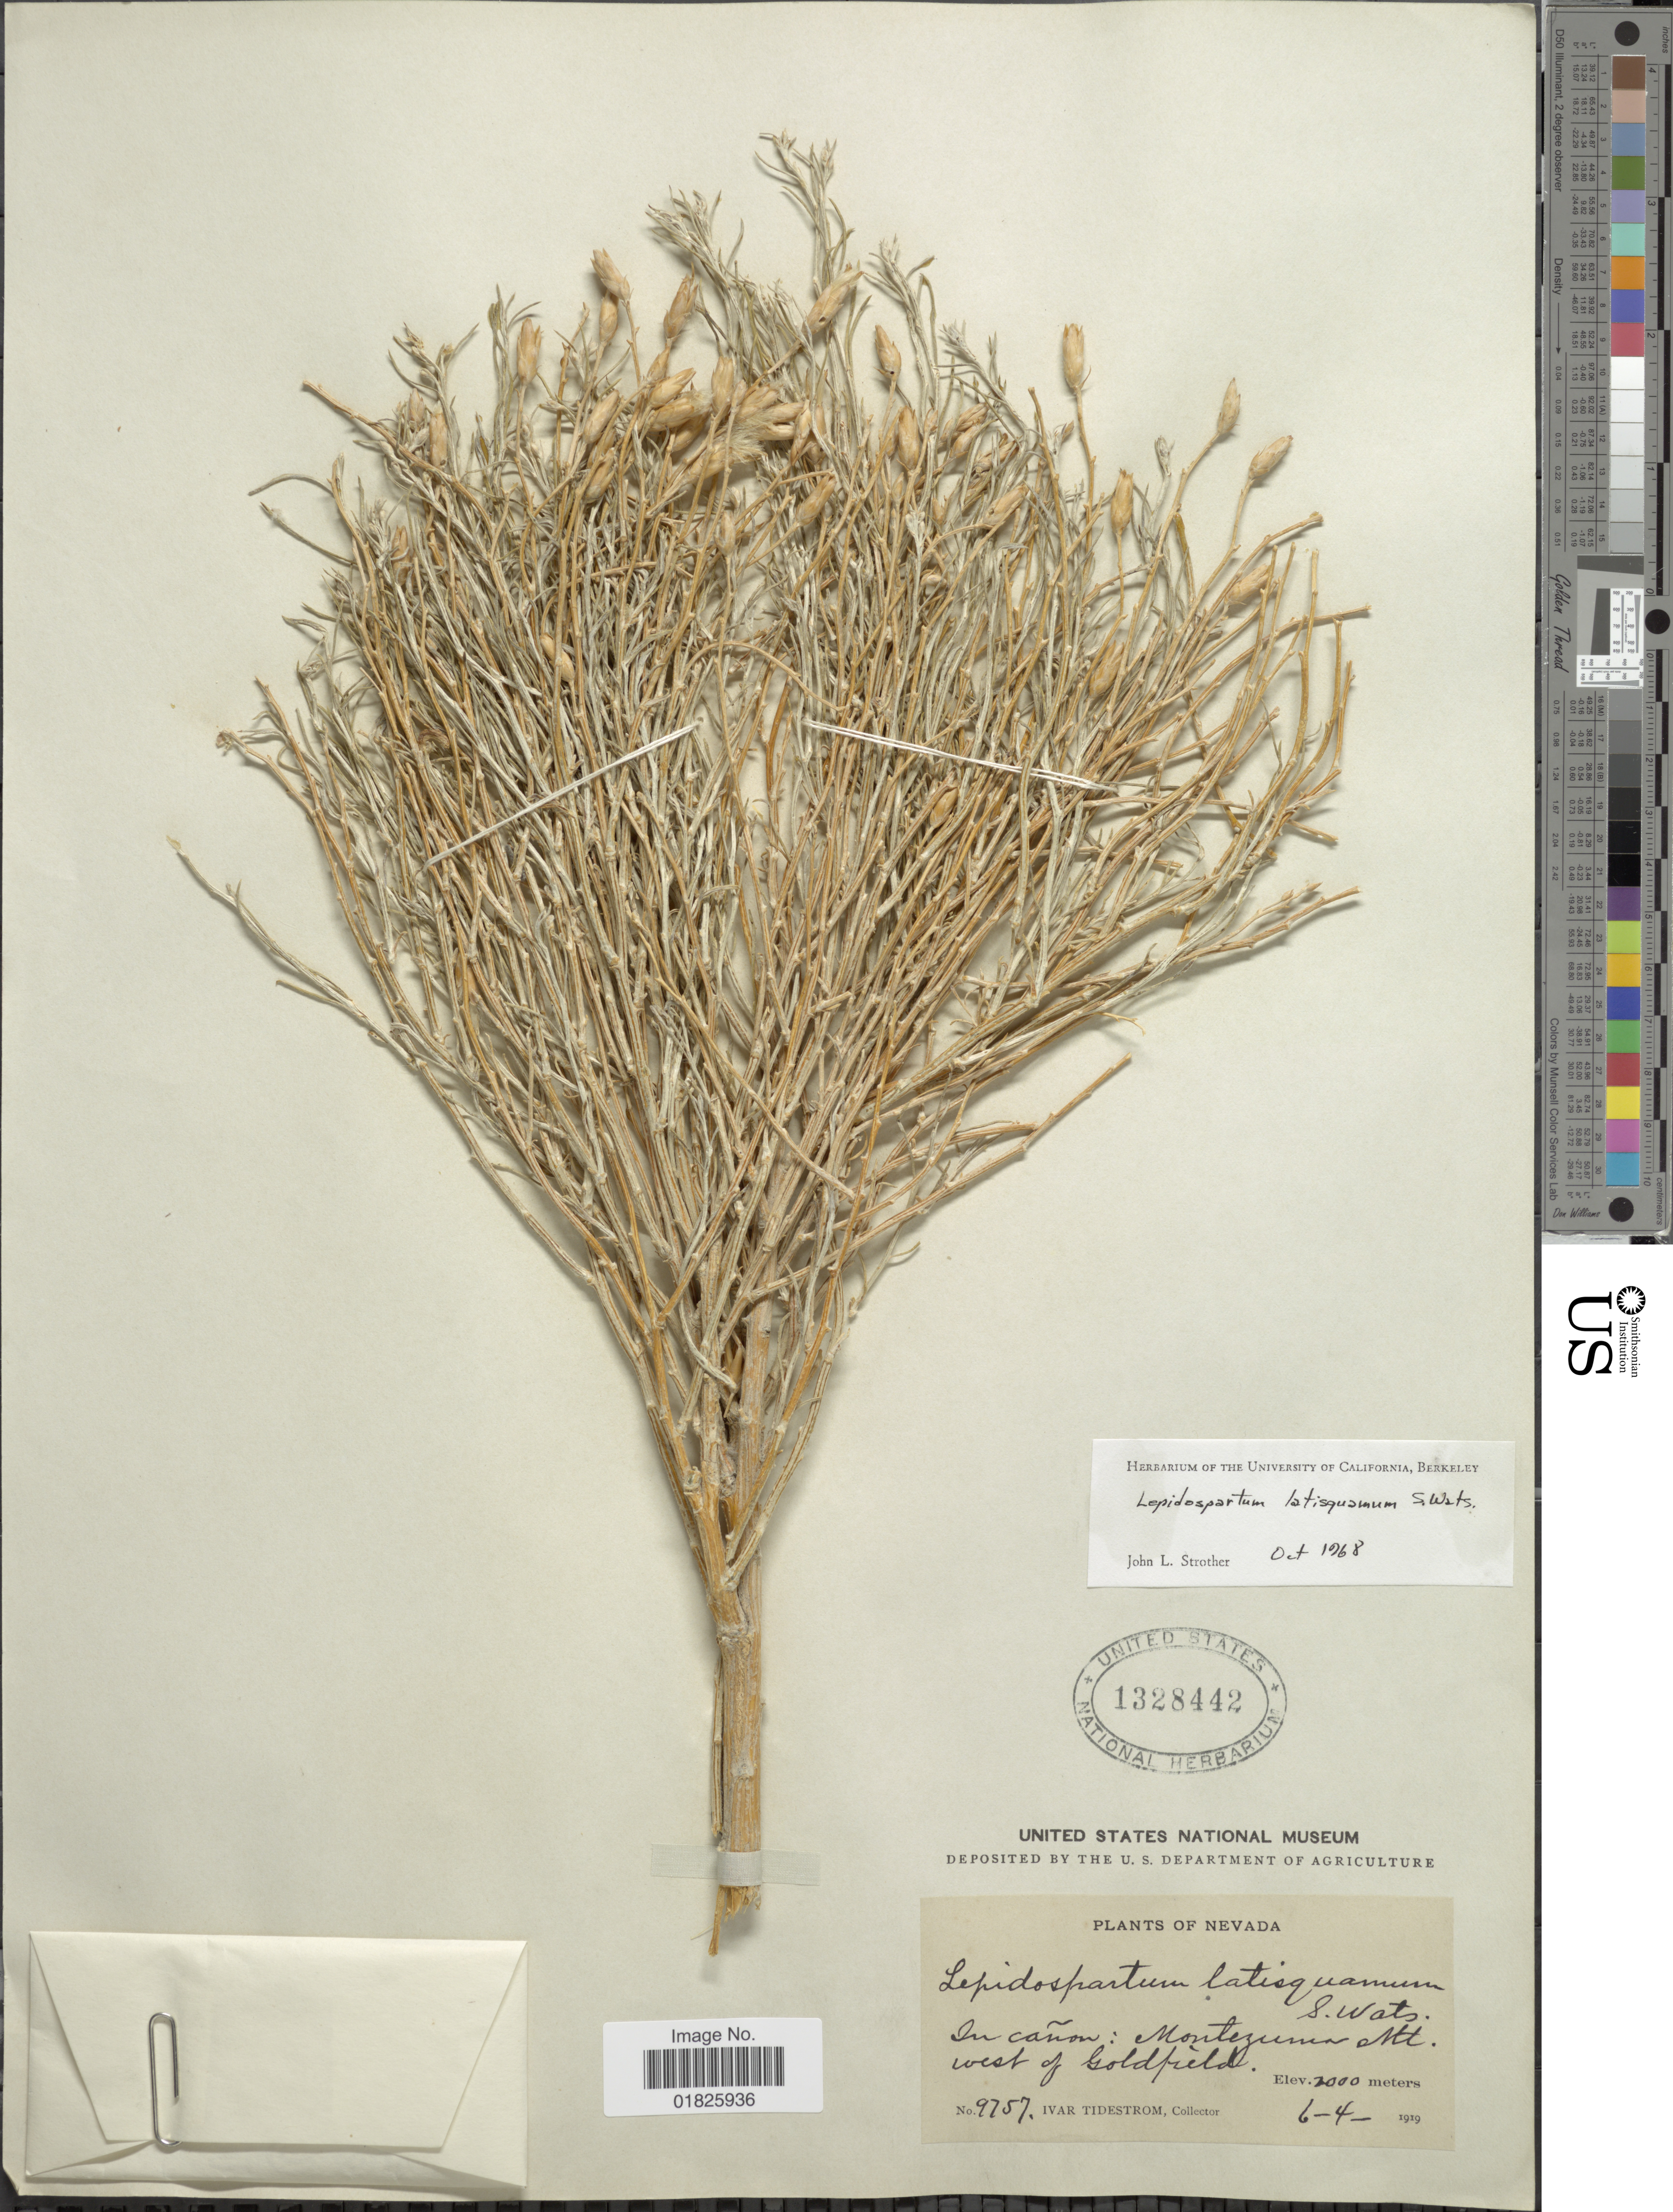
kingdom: Plantae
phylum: Tracheophyta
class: Magnoliopsida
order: Asterales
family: Asteraceae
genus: Lepidospartum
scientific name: Lepidospartum latisquamum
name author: S. Watson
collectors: I. F. Tidestrom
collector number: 9757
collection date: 1919-06-04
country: United States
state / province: Nevada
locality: In Canon, Montezuma Mt., west of Goldfield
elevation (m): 2000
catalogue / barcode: US 1328442